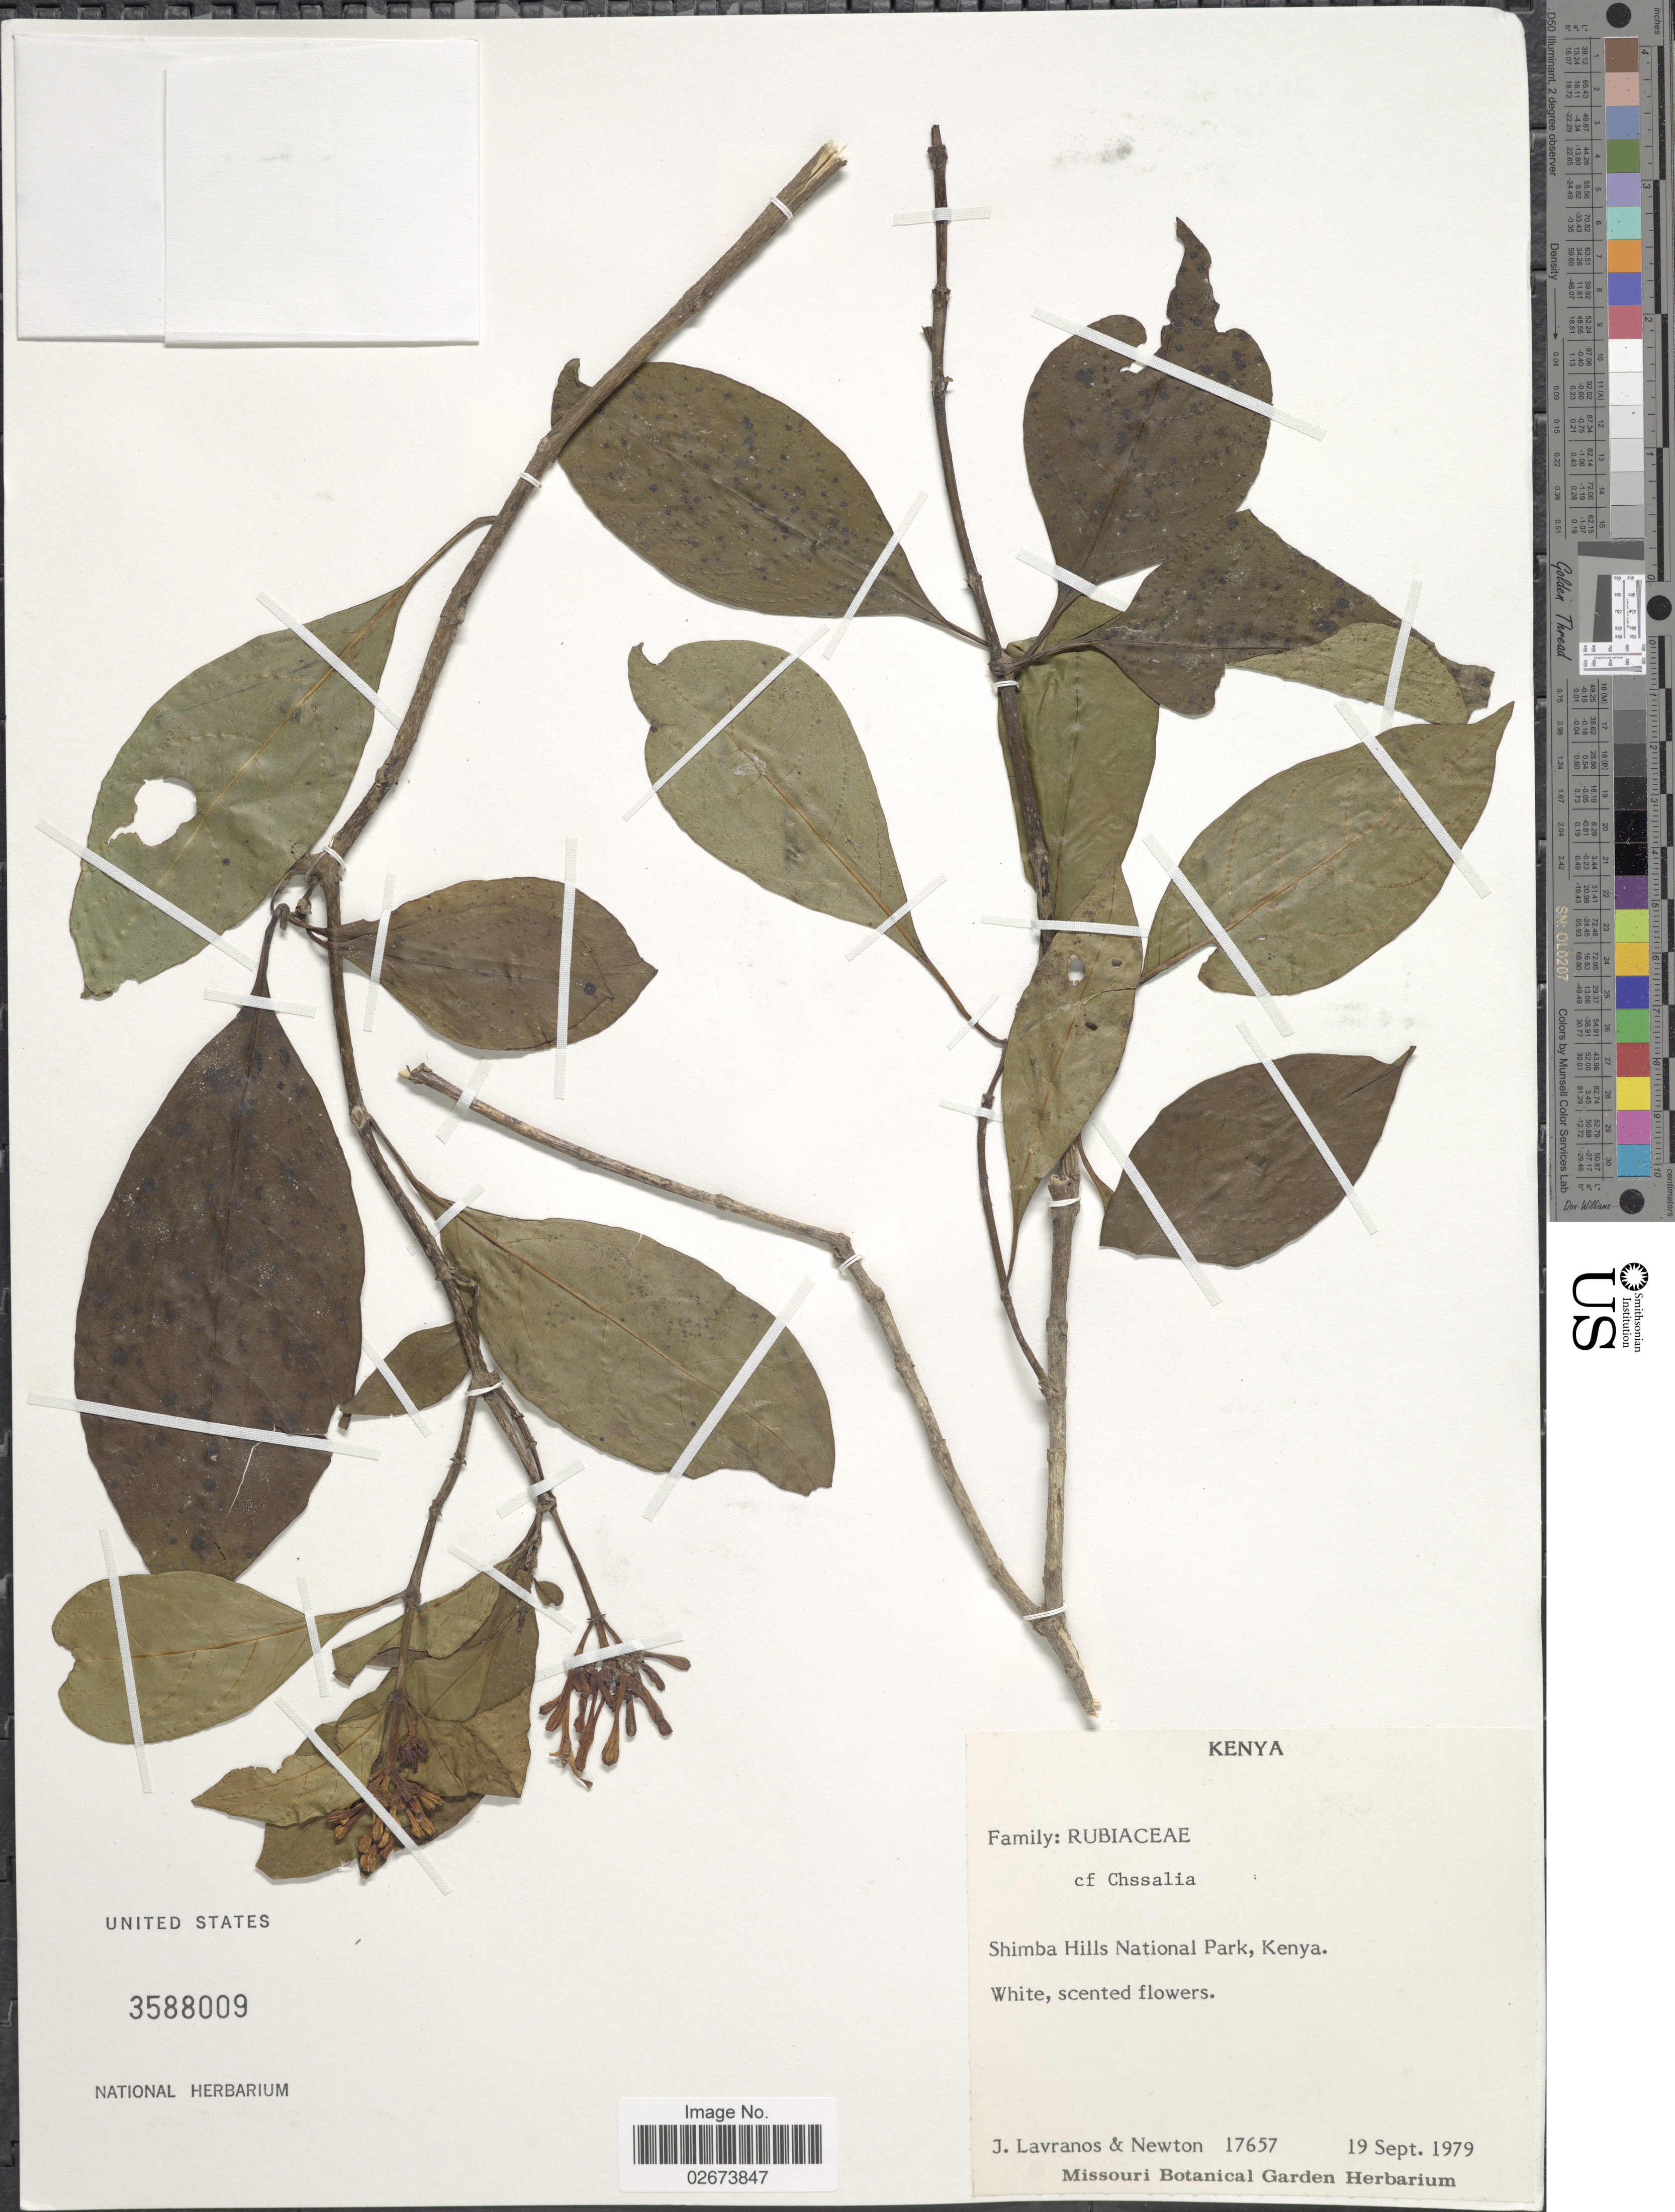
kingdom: Plantae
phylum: Tracheophyta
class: Magnoliopsida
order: Gentianales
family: Rubiaceae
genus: Chassalia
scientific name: Chassalia sp.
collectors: J. Lavranos & -. Newton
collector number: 17657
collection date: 1979-09-19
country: Kenya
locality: Shimba Hills National Park.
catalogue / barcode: US 3588009